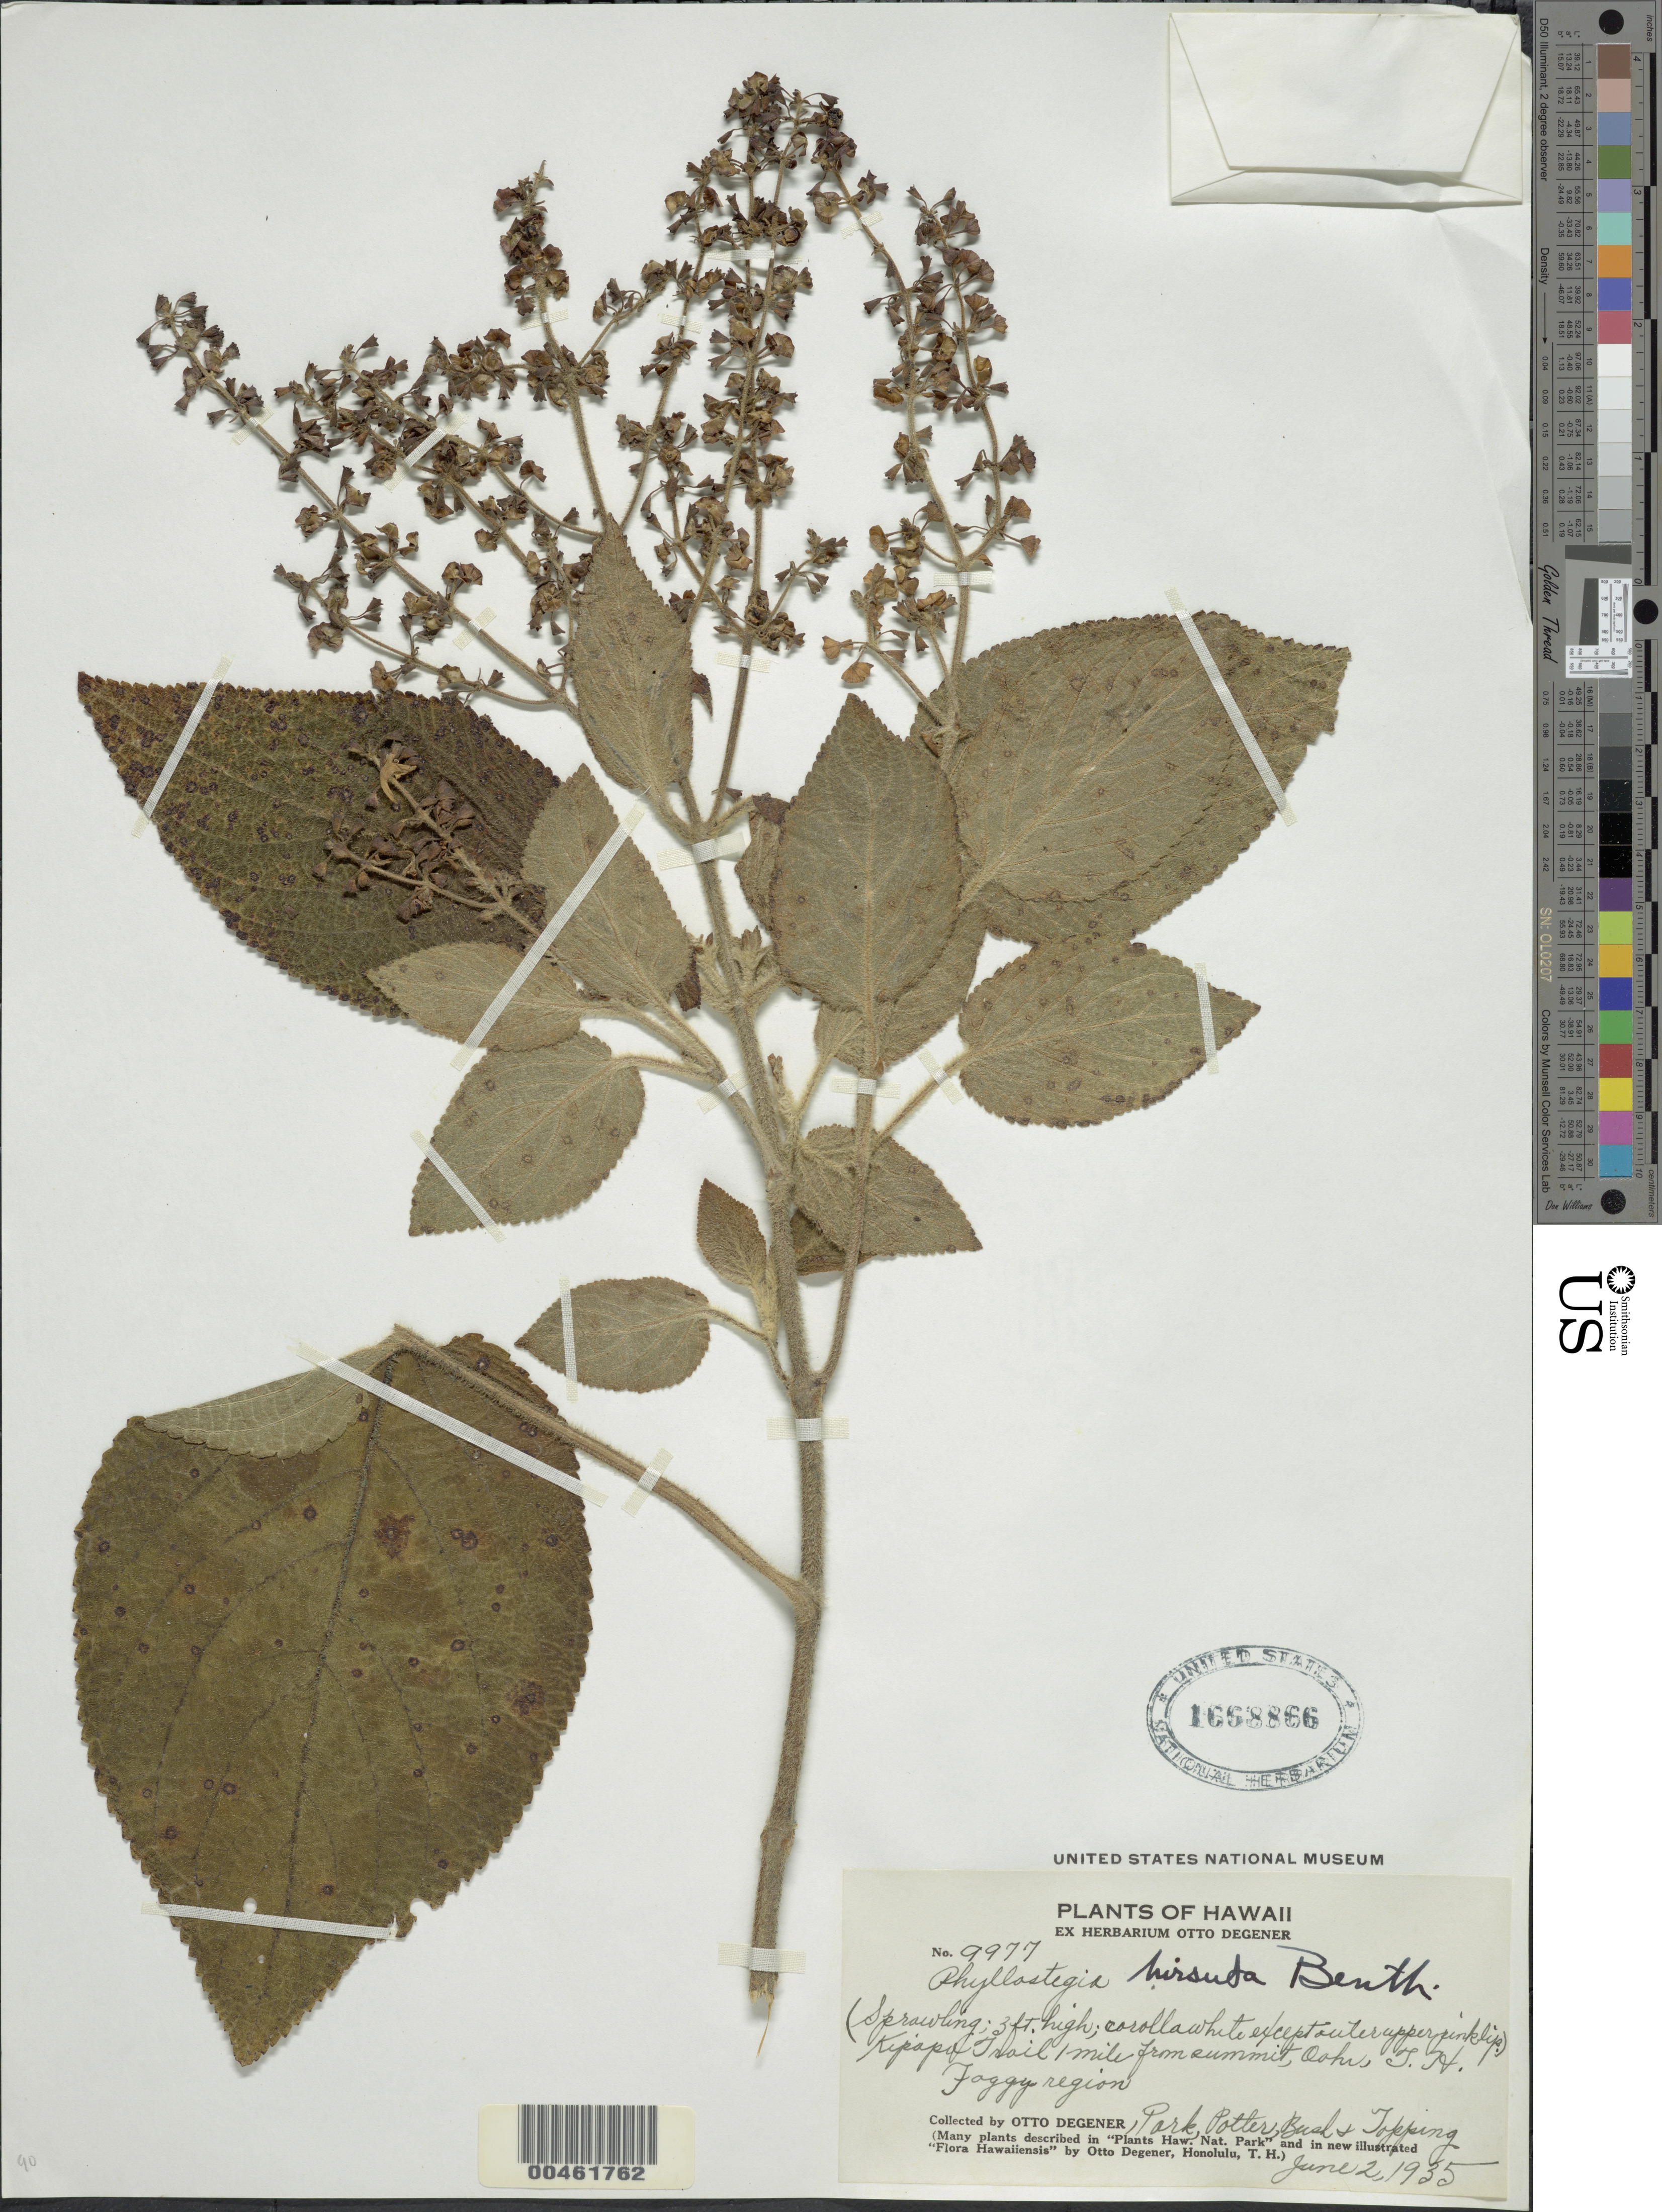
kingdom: Plantae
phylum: Tracheophyta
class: Magnoliopsida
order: Lamiales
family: Lamiaceae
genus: Phyllostegia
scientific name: Phyllostegia hirsuta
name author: Benth.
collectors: O. Degener, Park, Potter, B. F. Bush & D. L. Topping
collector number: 9977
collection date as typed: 2 Jun 1935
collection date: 1935-06-02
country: United States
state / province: Hawaii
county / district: Honolulu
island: Oahu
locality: Kipapa Trail 1 mile from summit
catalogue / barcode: US 1668866